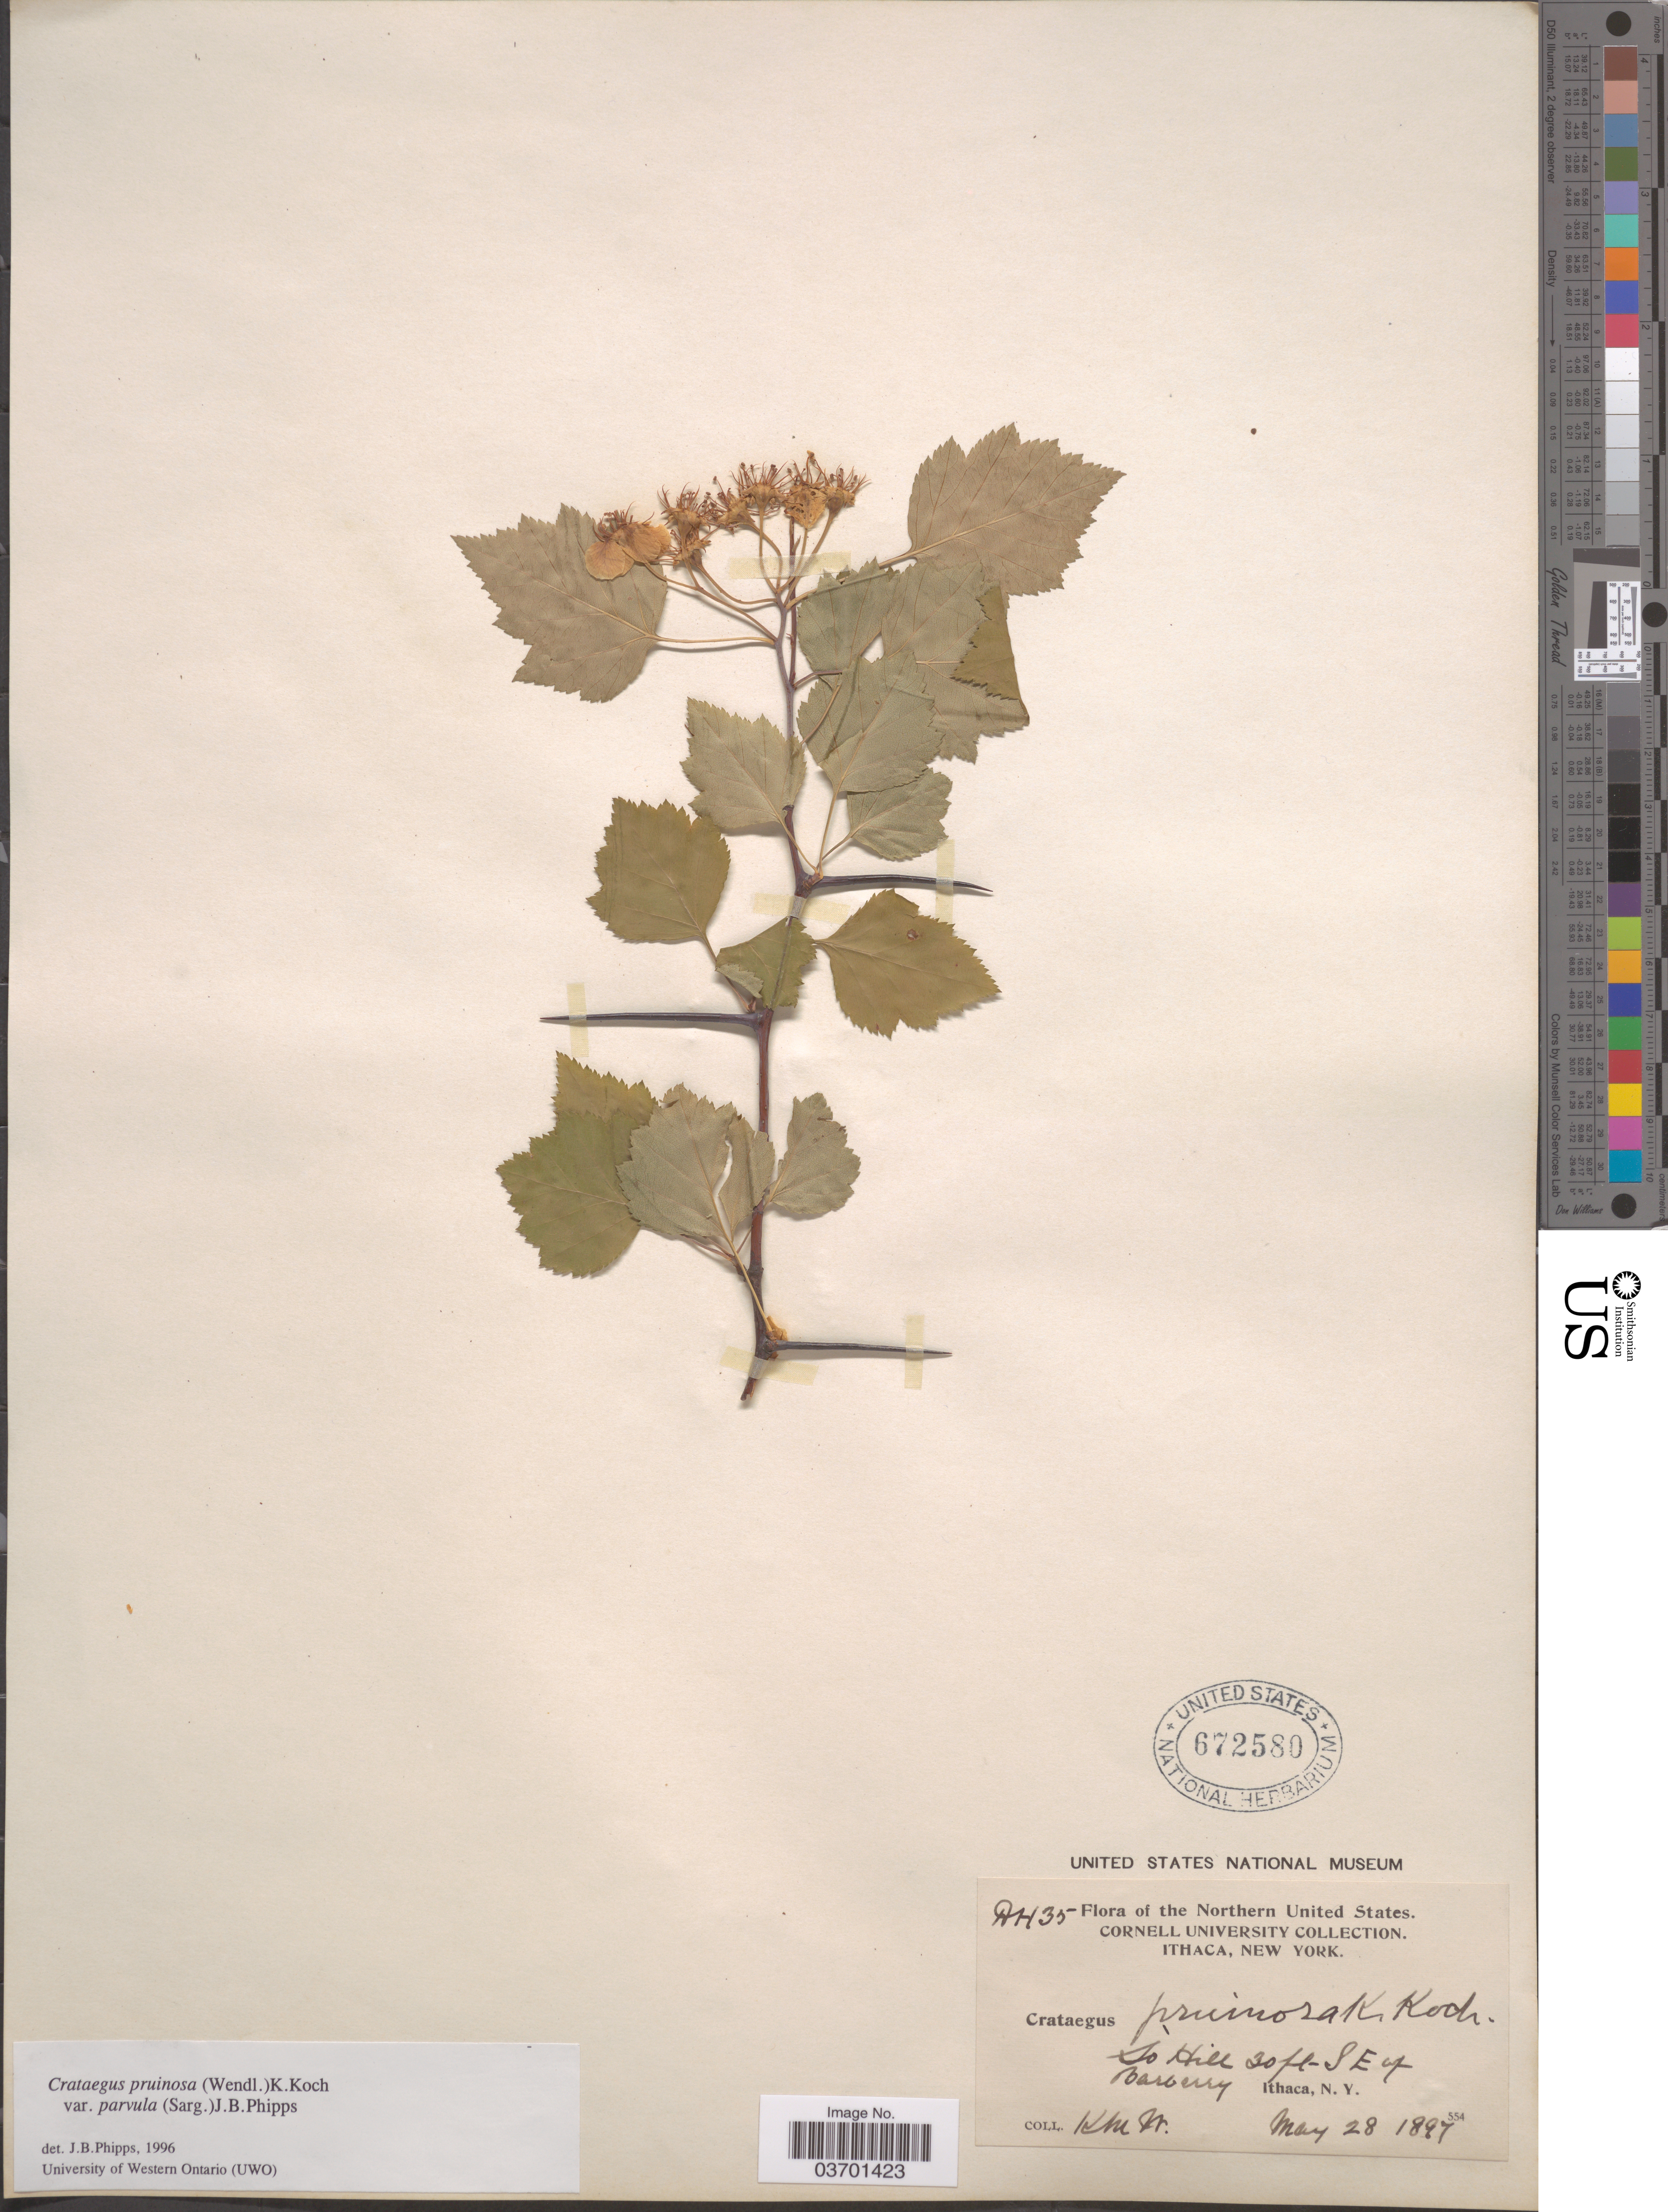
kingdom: Plantae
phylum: Tracheophyta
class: Magnoliopsida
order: Rosales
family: Rosaceae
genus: Crataegus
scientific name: Crataegus pruinosa var. parvula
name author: (Sarg.) J.B. Phipps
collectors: K. M. W.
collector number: DH35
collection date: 1897-05-28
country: United States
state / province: New York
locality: The Northern United States. So Hill SE of Barberry. [interpreted] Ithaca.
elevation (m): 9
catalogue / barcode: US 672580